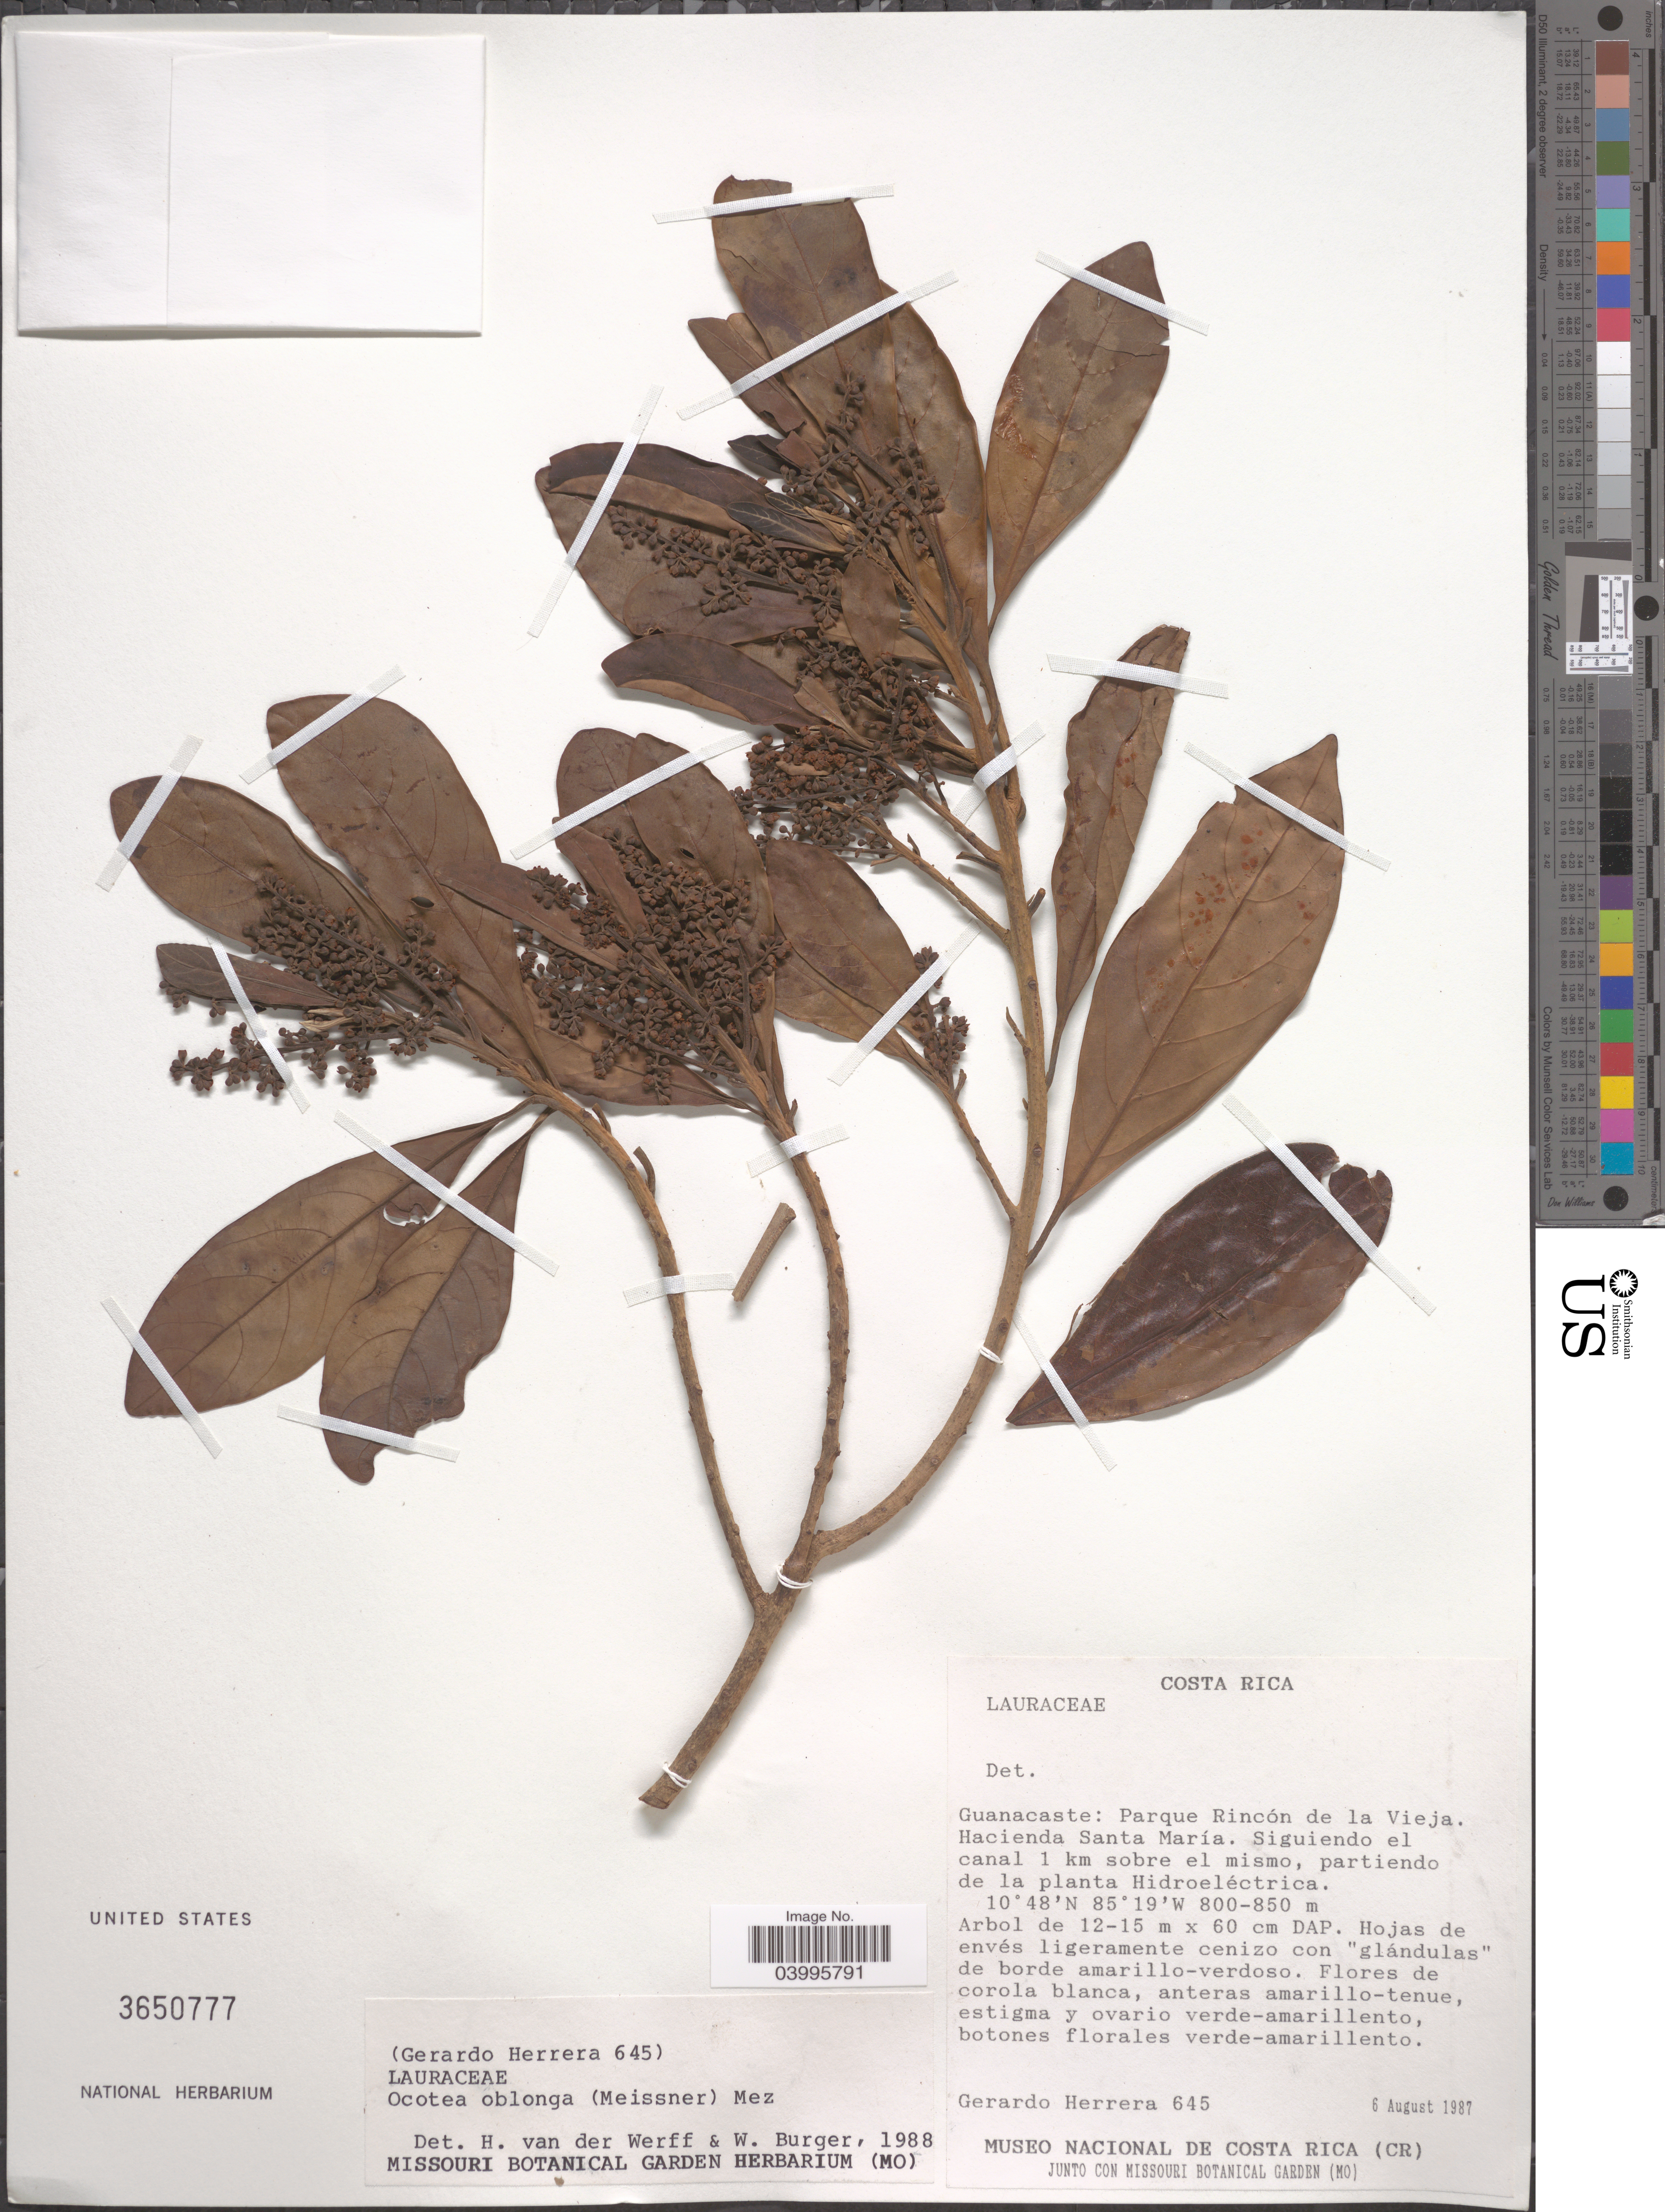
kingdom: Plantae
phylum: Tracheophyta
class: Magnoliopsida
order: Laurales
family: Lauraceae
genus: Ocotea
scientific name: Ocotea oblonga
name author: (Meisn.) Mez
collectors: G. Herrera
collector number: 645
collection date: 1987-08-06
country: Costa Rica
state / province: Guanacaste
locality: Parque Rincón de la Vieja. Hacienda Santa María. Siguiendo el canal 1 km sobre el mismo, partiendo de la planta Hidroeléctrica.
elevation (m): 800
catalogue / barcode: US 3650777